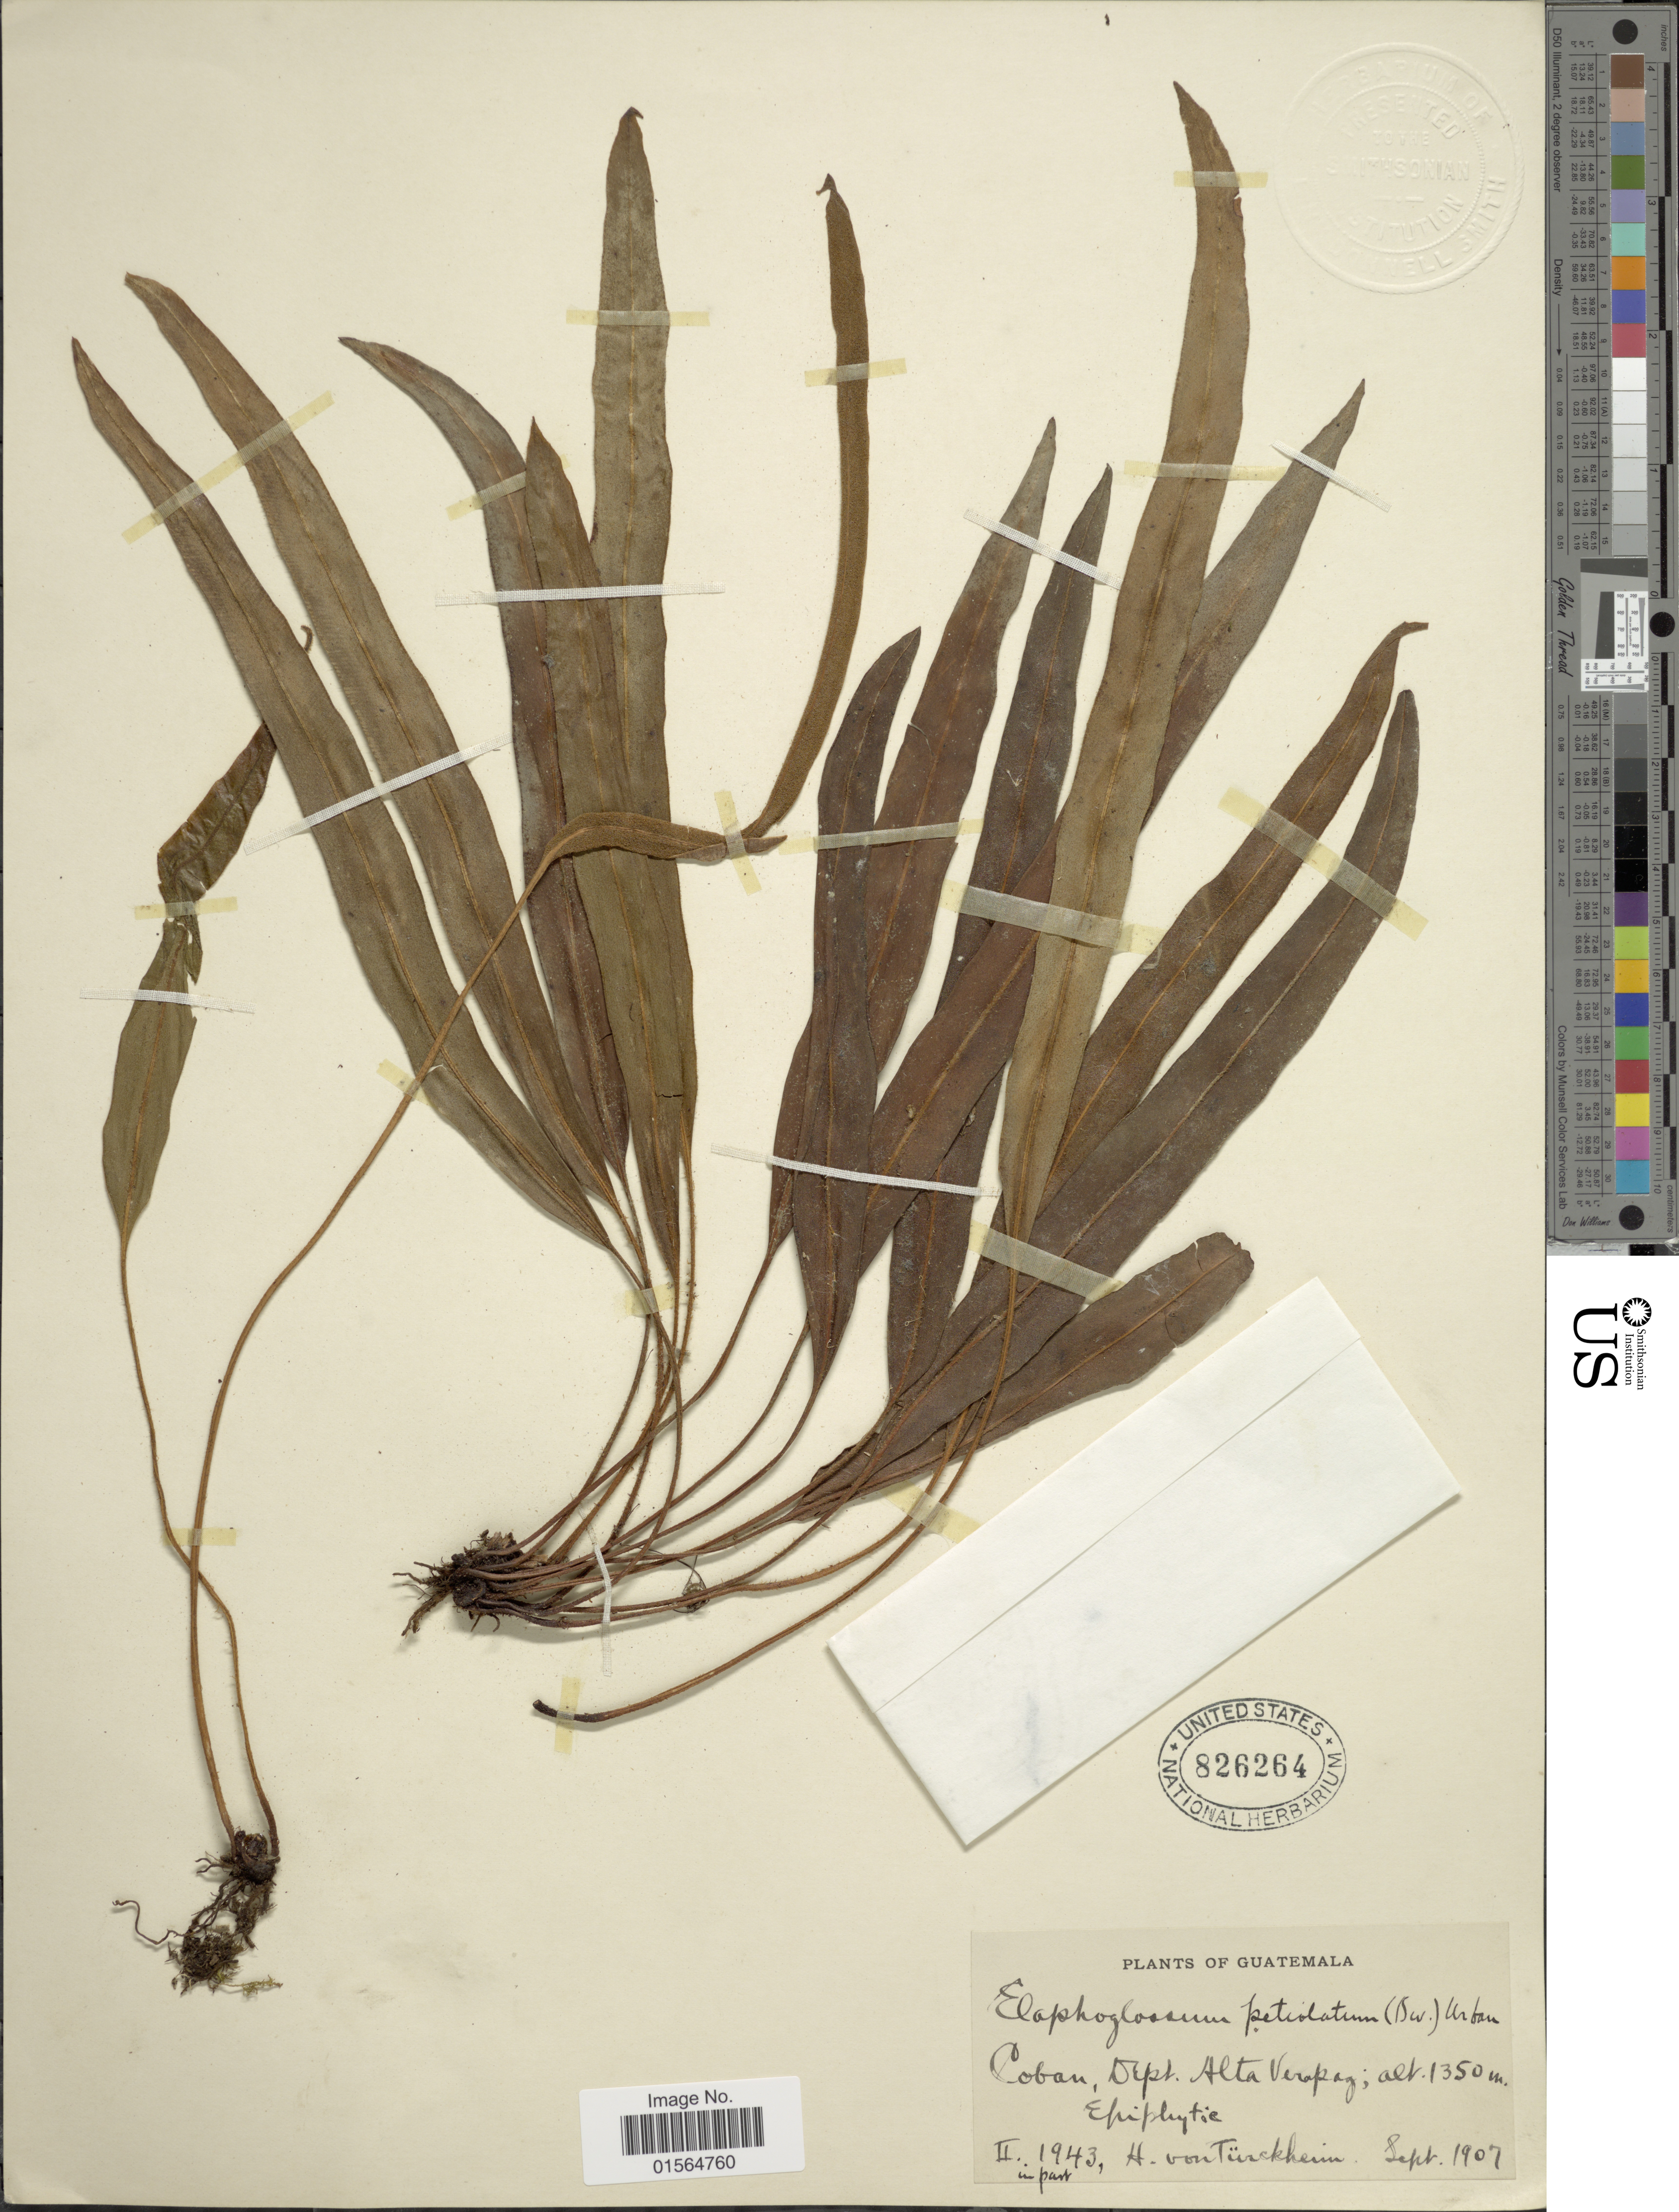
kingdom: Plantae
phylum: Tracheophyta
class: Polypodiopsida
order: Polypodiales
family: Dryopteridaceae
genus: Elaphoglossum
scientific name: Elaphoglossum petiolatum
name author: (Sw.) Urb.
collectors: H. von Türckheim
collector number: II1943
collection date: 1907-09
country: Guatemala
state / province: Alta Verapaz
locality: Coban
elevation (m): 1350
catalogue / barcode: US 826264